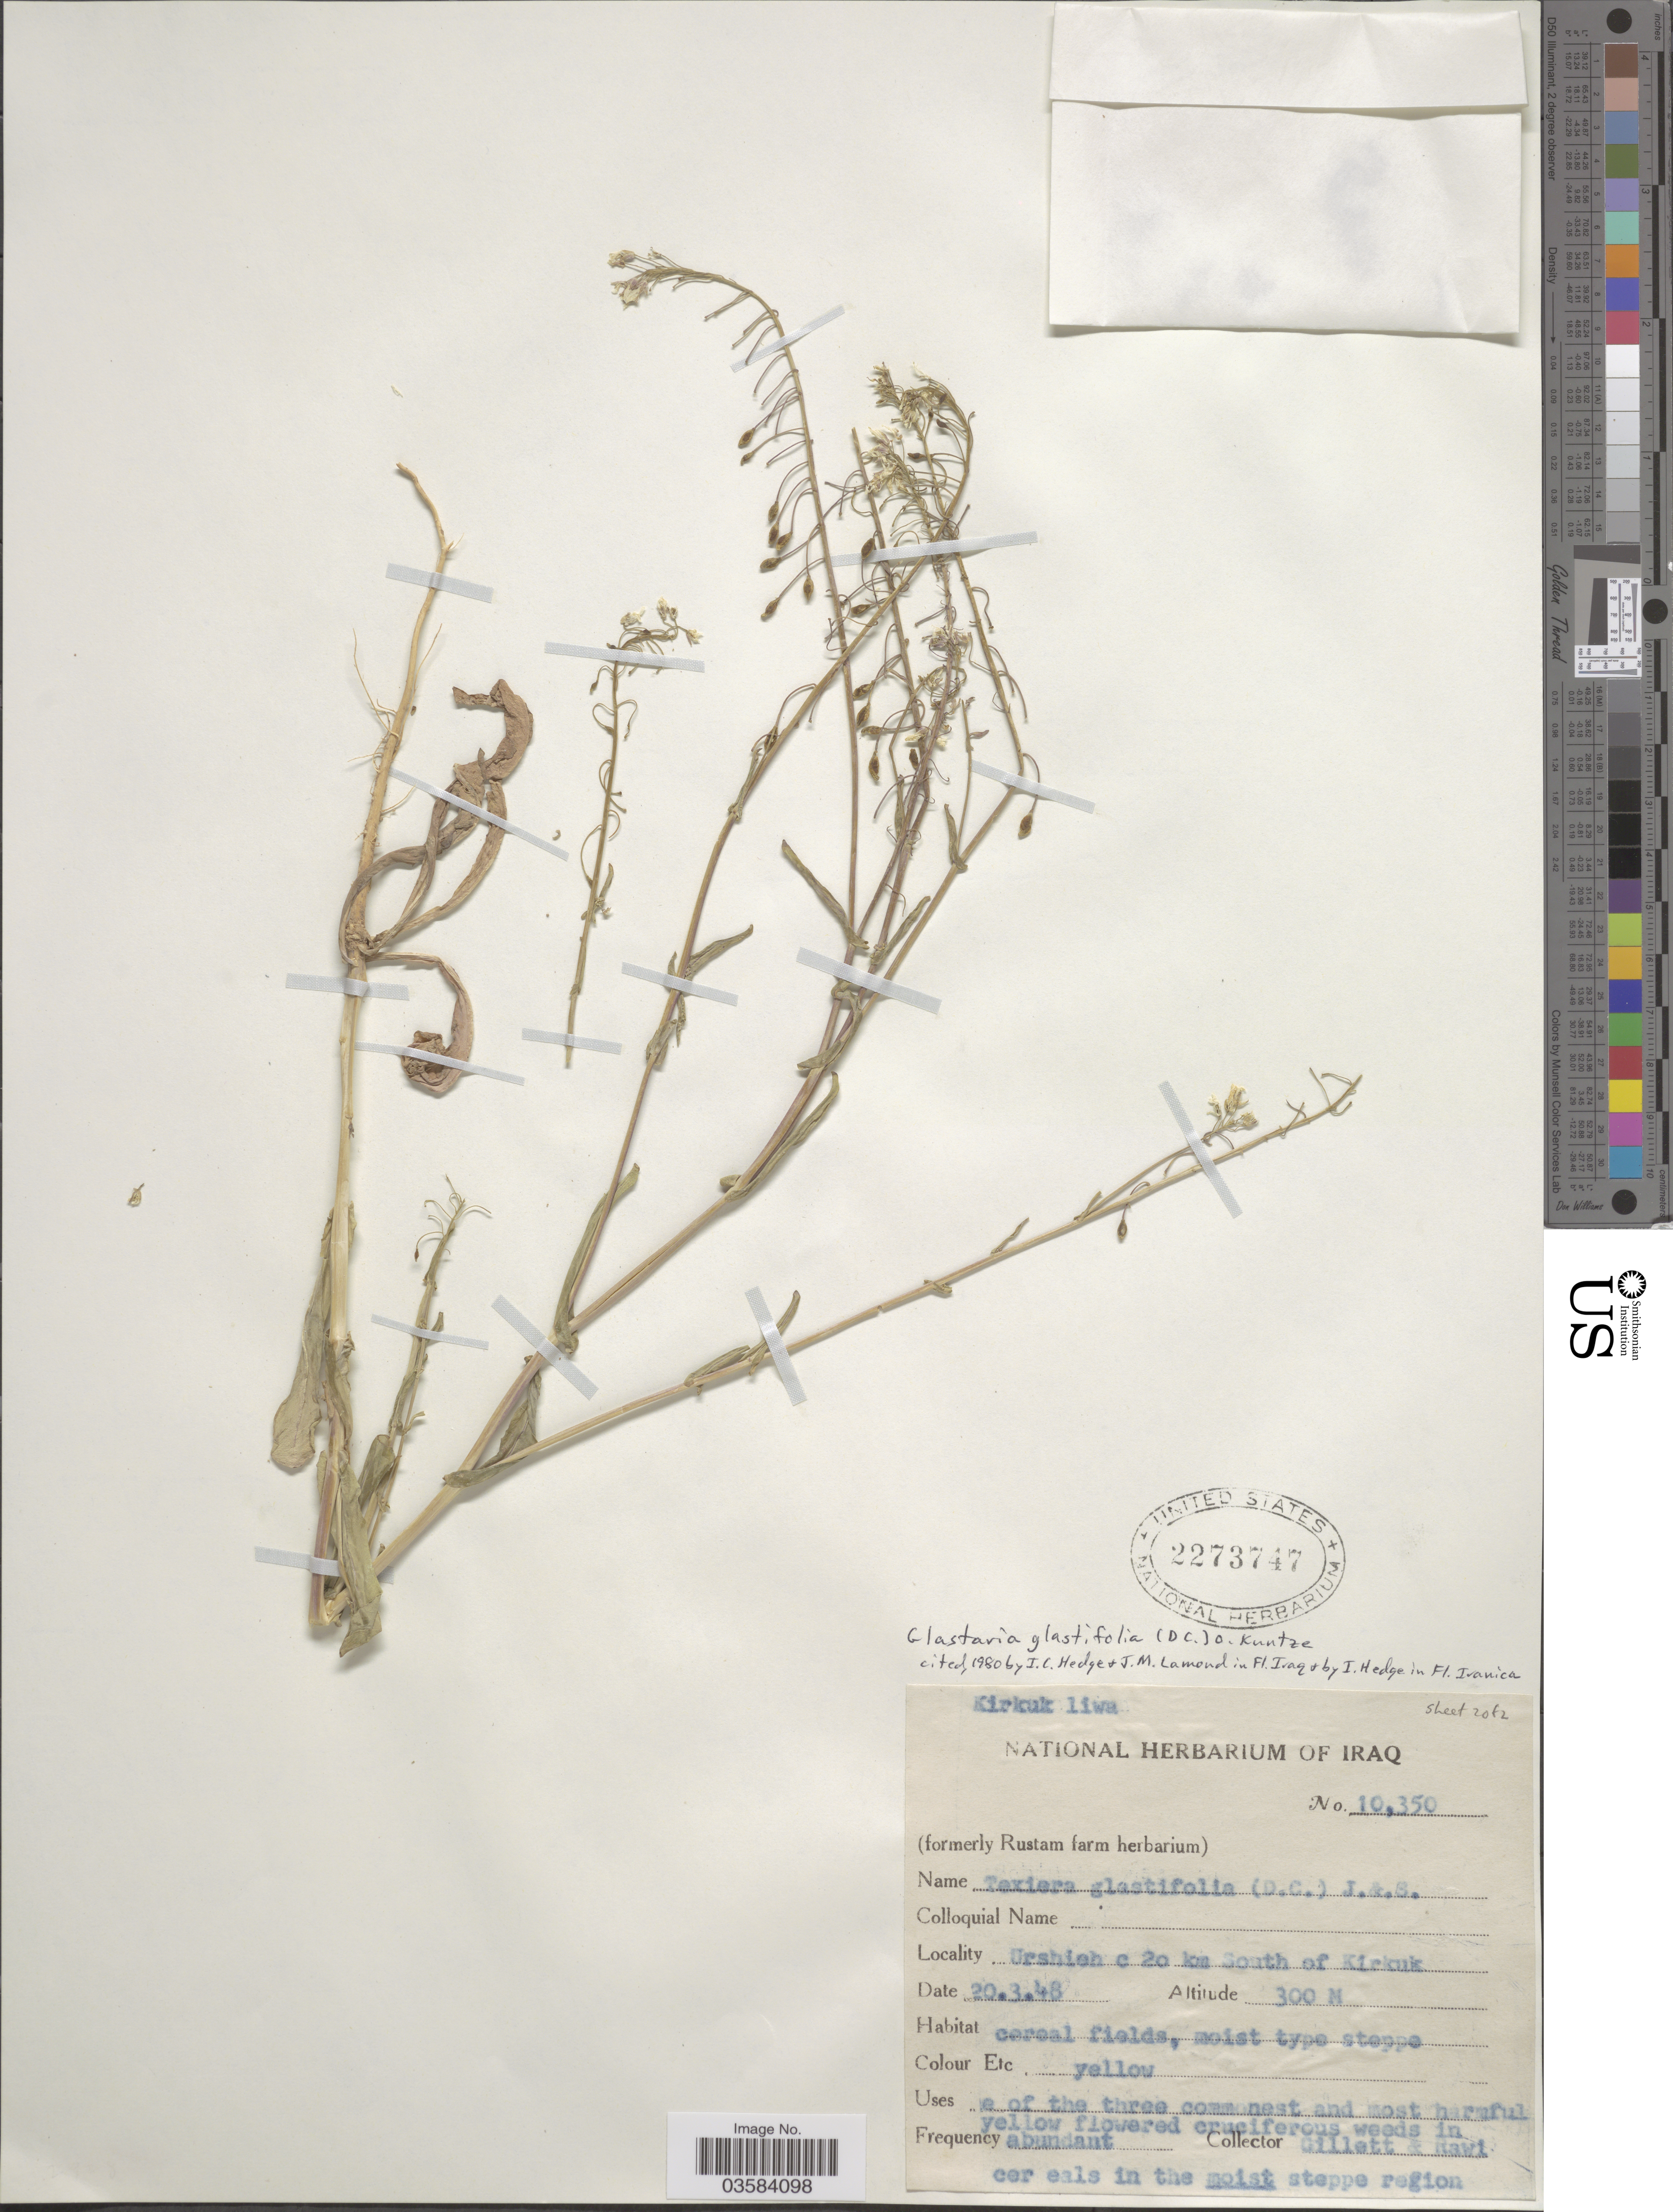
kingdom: Plantae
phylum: Tracheophyta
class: Magnoliopsida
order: Brassicales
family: Brassicaceae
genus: Glastaria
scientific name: Glastaria glastifolia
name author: Kuntze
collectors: Gillett, -- & -. Rawi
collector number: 10350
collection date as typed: Transcribed d/m/y: 20/3/48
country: Iraq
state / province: Kirkūk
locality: Kirkuk liwa. Urshieh c 20 km South of Kirkuk.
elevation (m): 300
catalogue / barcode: US 2273747